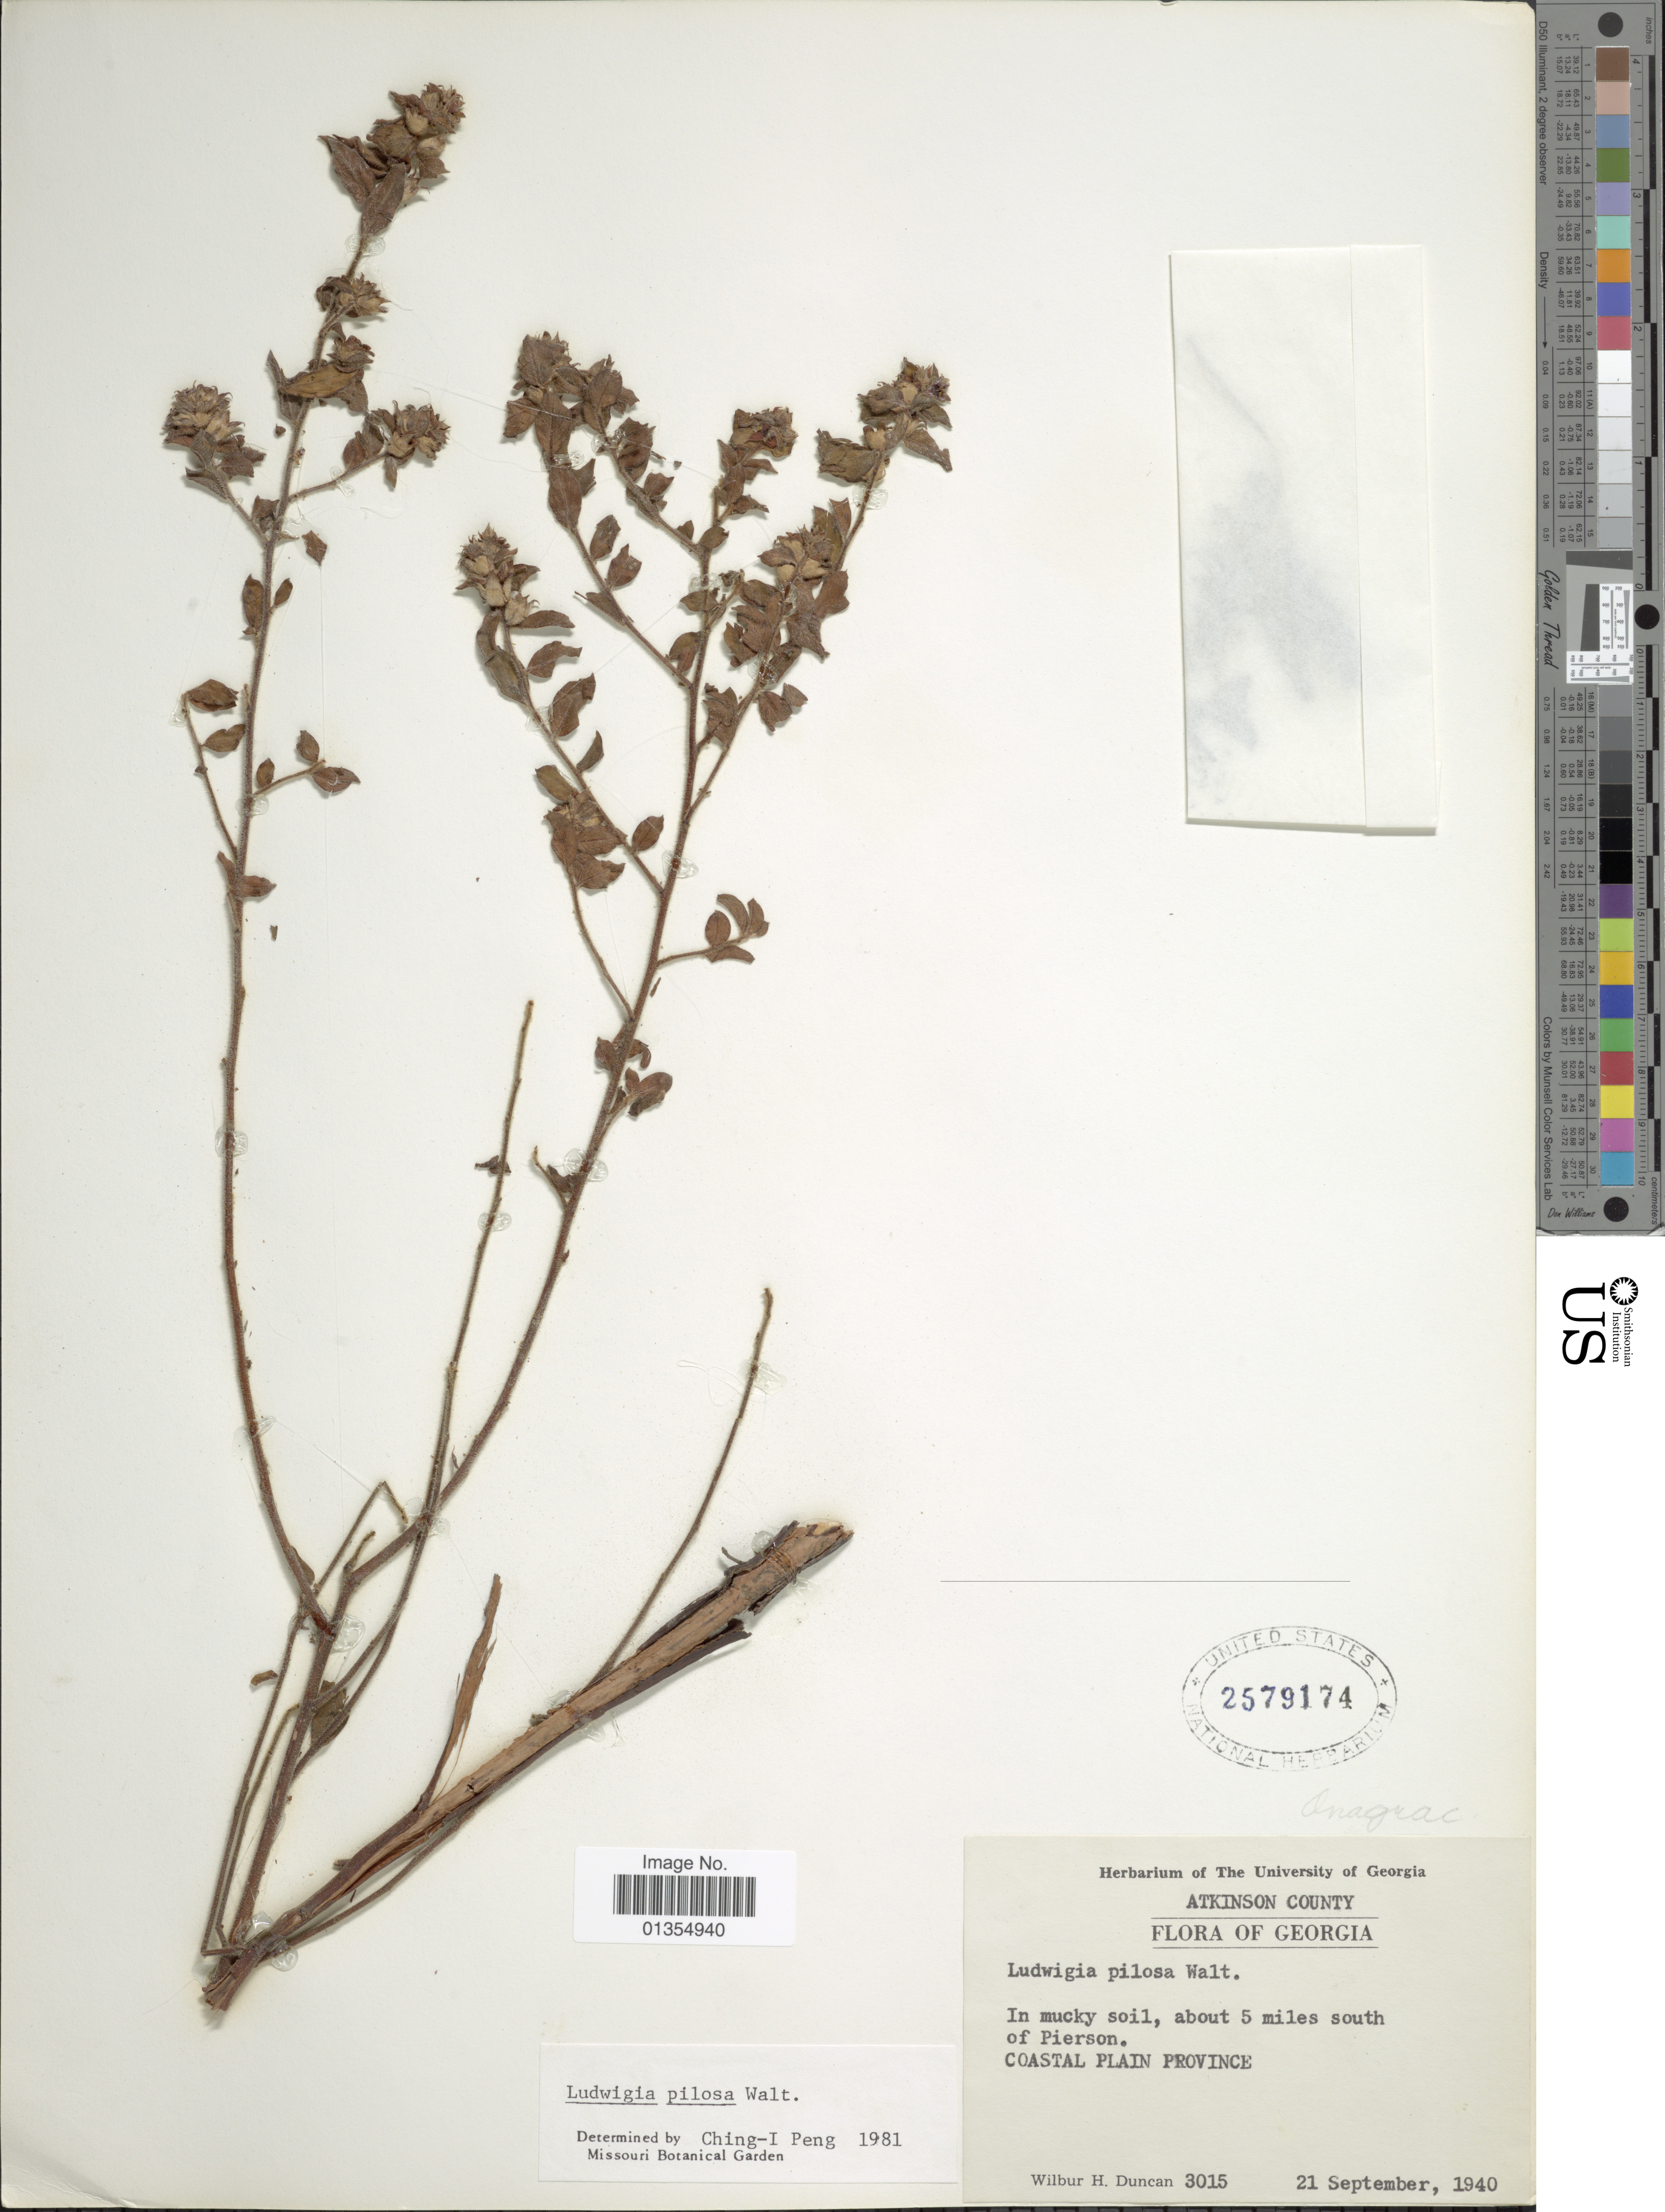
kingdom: Plantae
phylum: Tracheophyta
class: Magnoliopsida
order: Myrtales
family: Onagraceae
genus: Ludwigia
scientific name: Ludwigia pilosa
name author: Walter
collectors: W. H. Duncan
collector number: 3015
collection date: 1940-09-21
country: United States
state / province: Georgia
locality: Atkinson County, About 5 miles south of Pierson, Coastal plain Province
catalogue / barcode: US 2579174